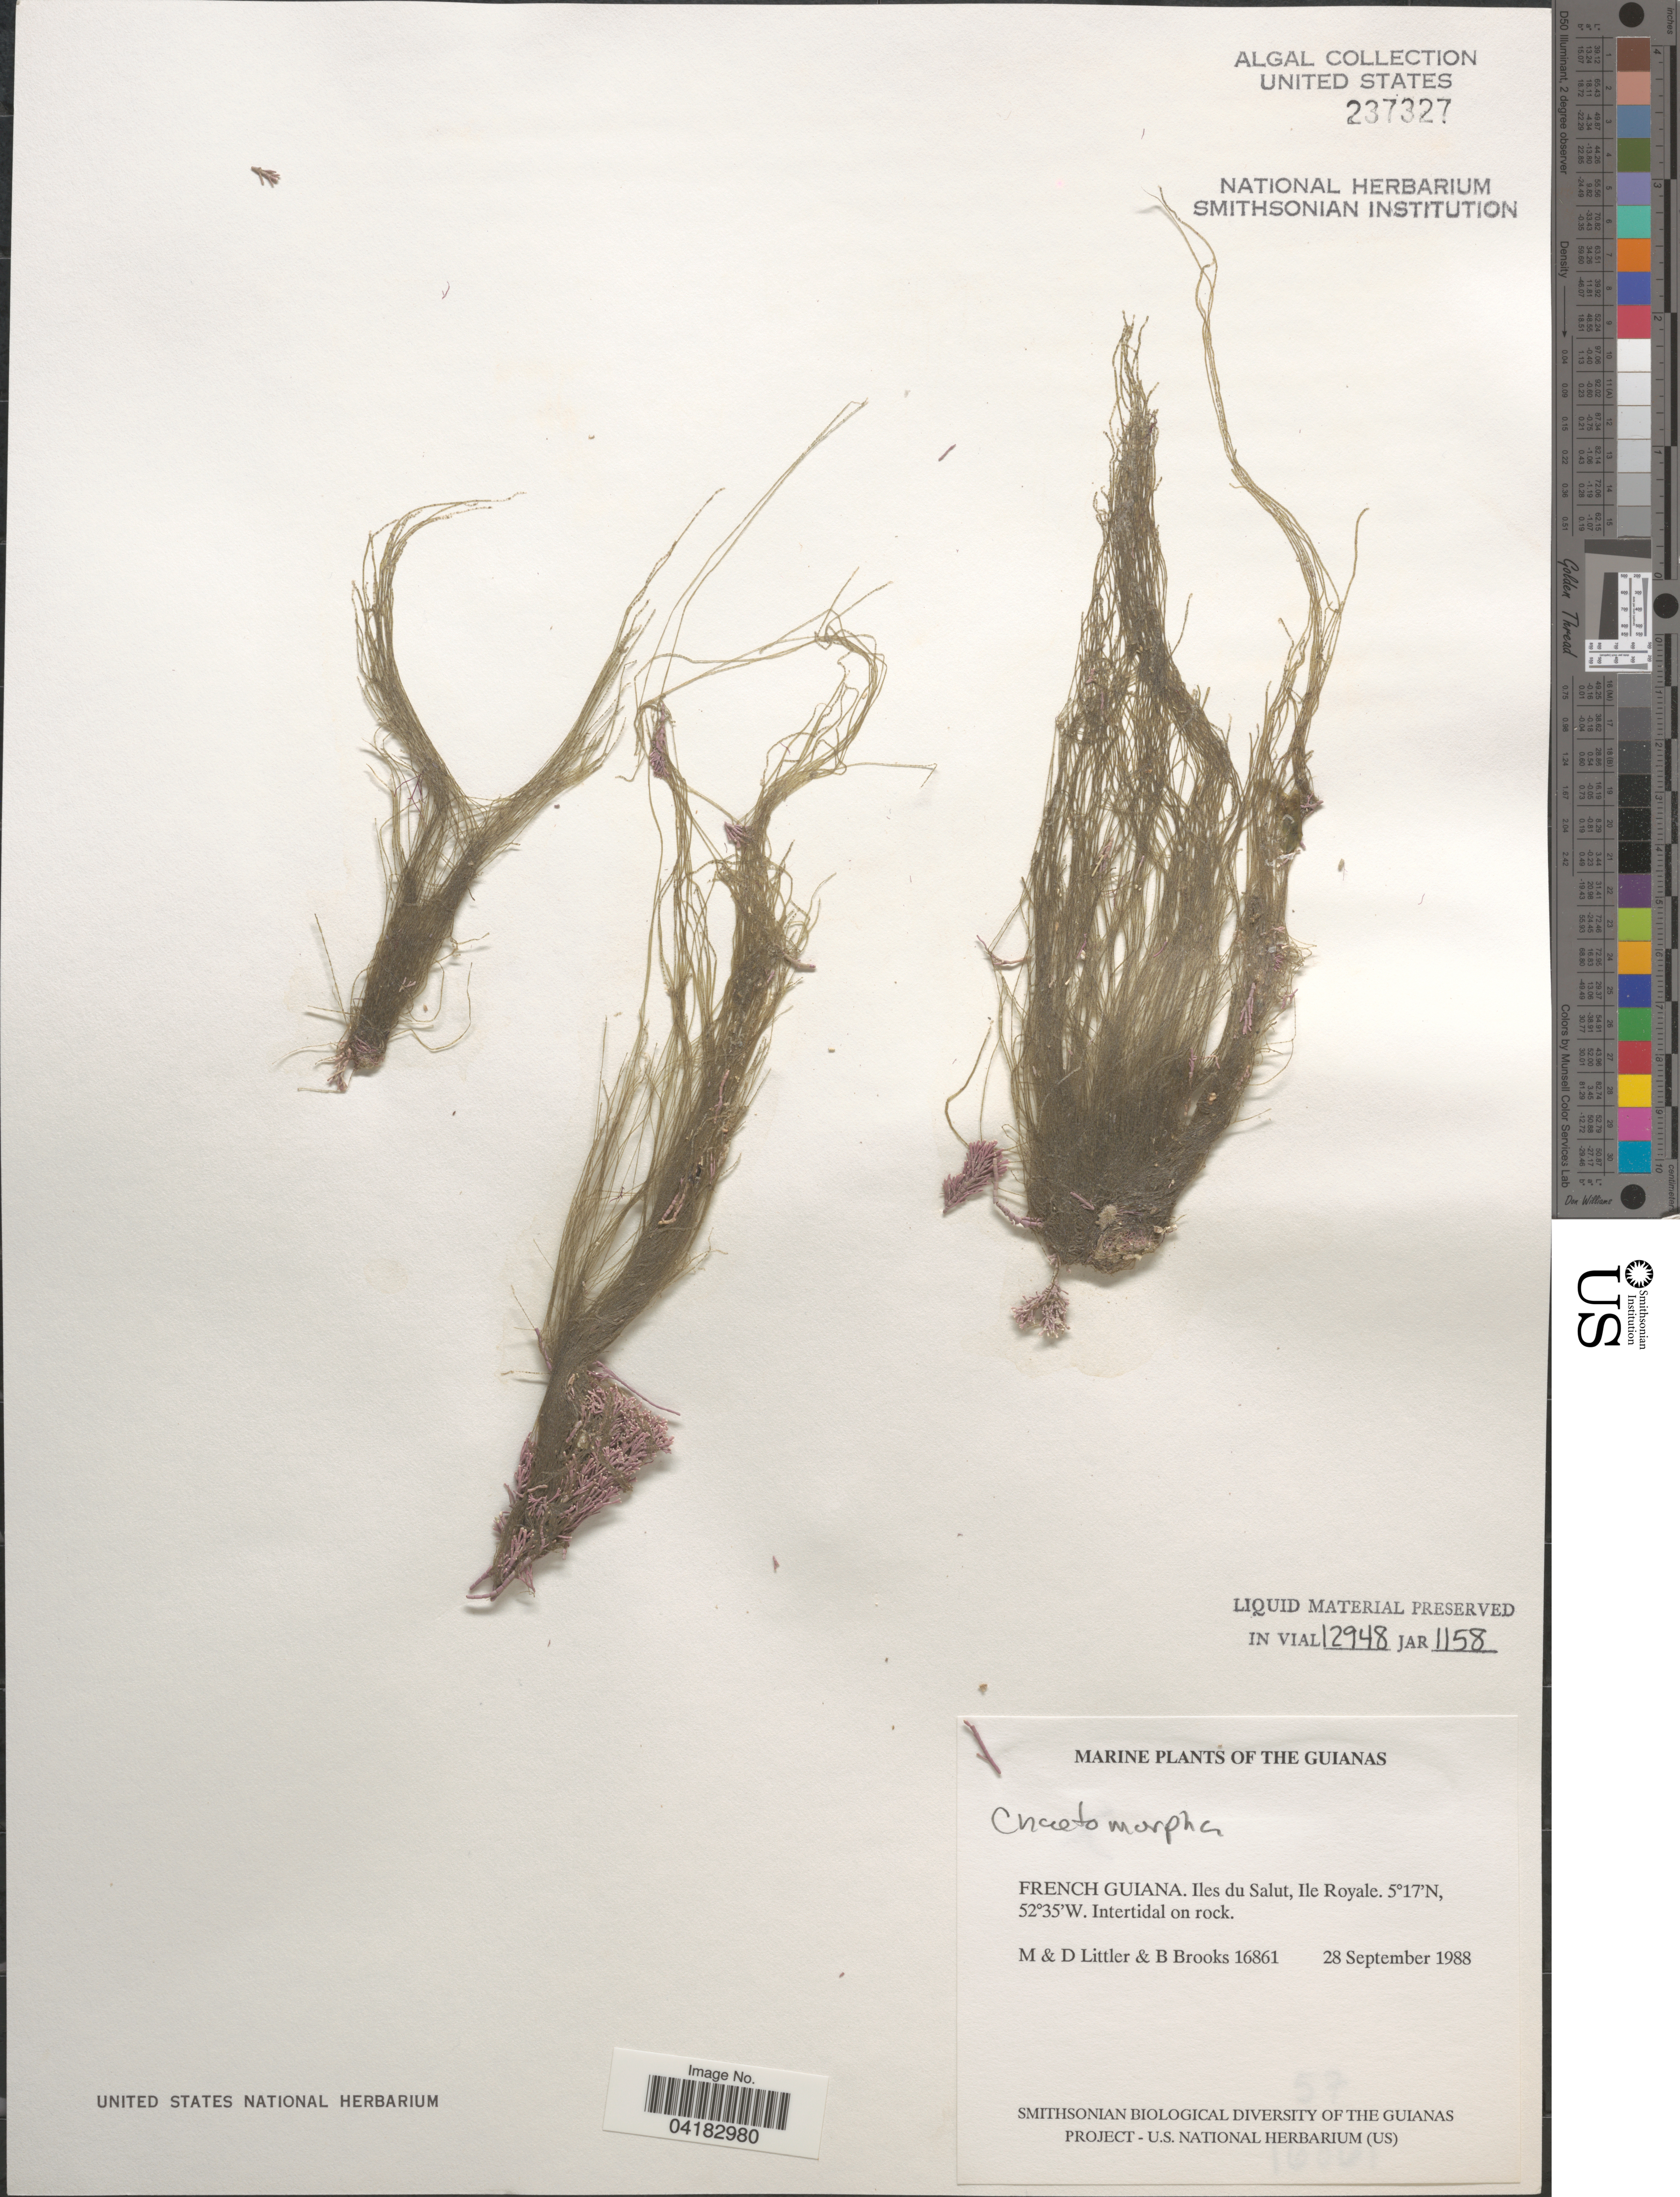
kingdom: Plantae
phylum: Chlorophyta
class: Ulvophyceae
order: Cladophorales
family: Cladophoraceae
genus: Chaetomorpha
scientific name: Chaetomorpha sp.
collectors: M. Littler, D. S. Littler & B. Brooks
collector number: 16861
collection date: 1988-09-28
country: French Guiana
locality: The Guianas. Iles du Salut, Ile Royale.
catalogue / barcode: US 237327